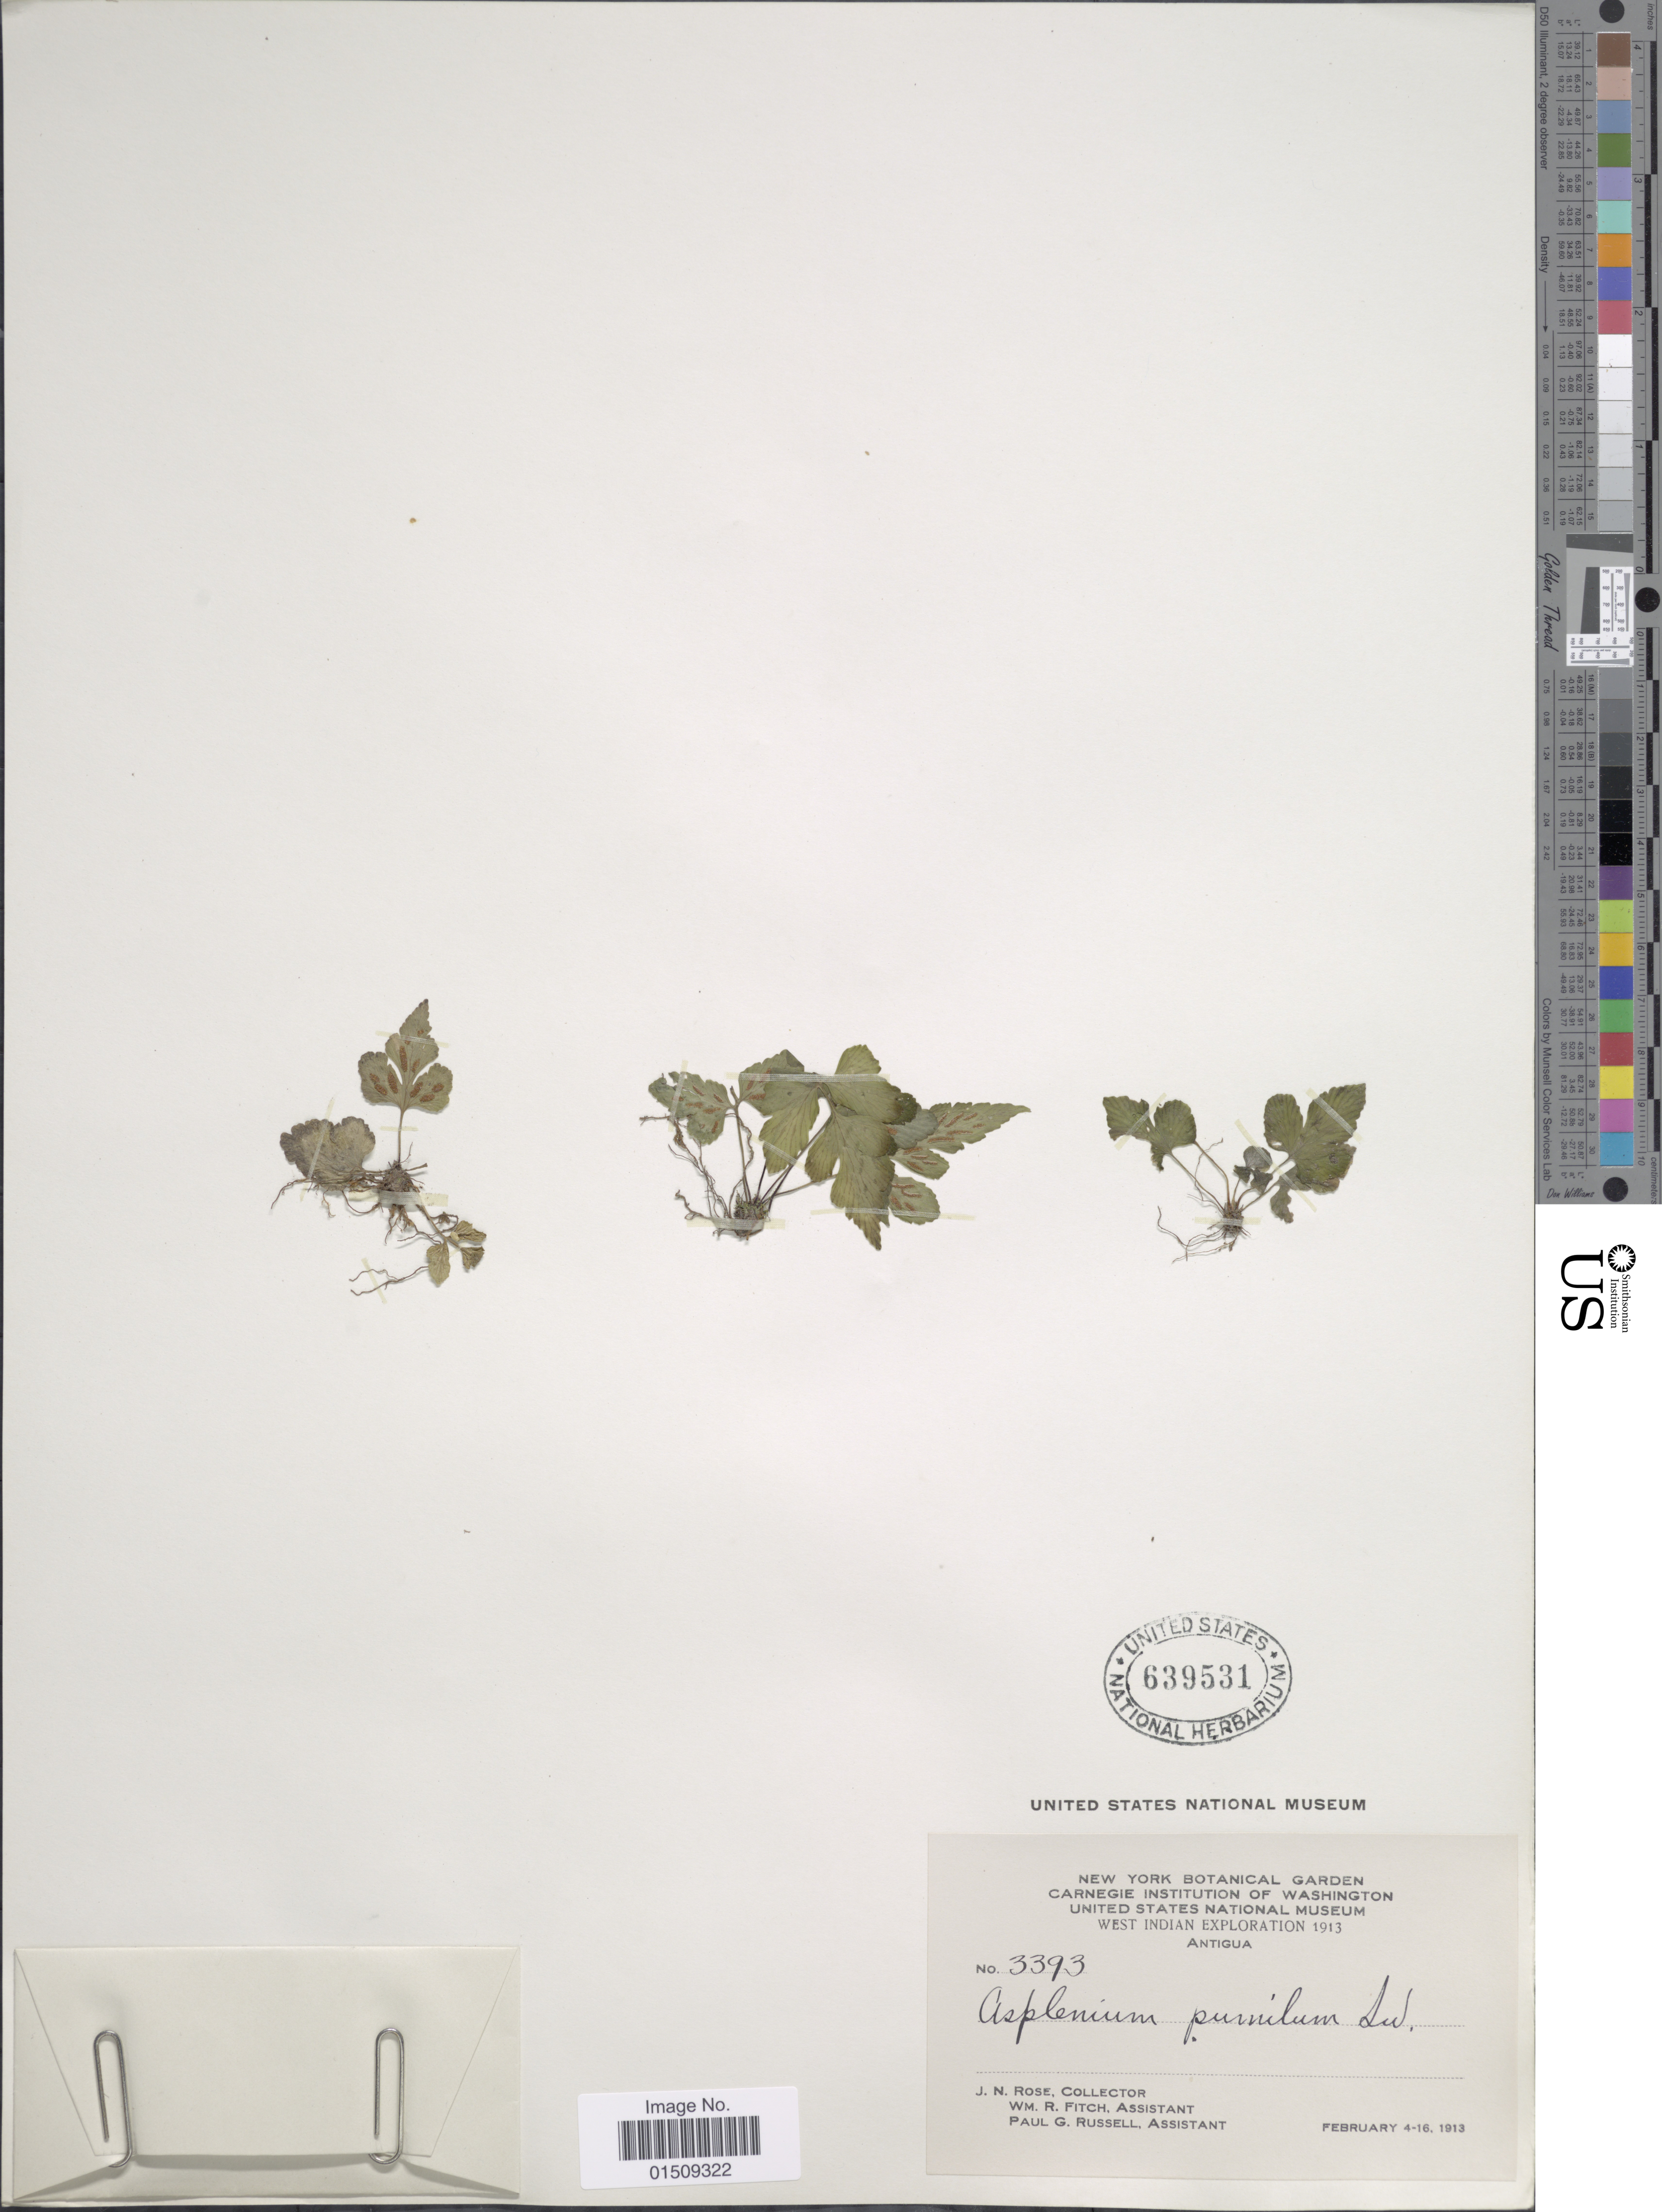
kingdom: Plantae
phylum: Tracheophyta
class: Polypodiopsida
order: Polypodiales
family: Aspleniaceae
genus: Asplenium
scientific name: Asplenium pumilum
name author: Sw.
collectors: J. N. Rose, W. R. Fitch & P. G. Russell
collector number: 3393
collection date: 1913-02-04/1913-02-16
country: Antigua and Barbuda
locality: Antigua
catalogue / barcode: US 639531